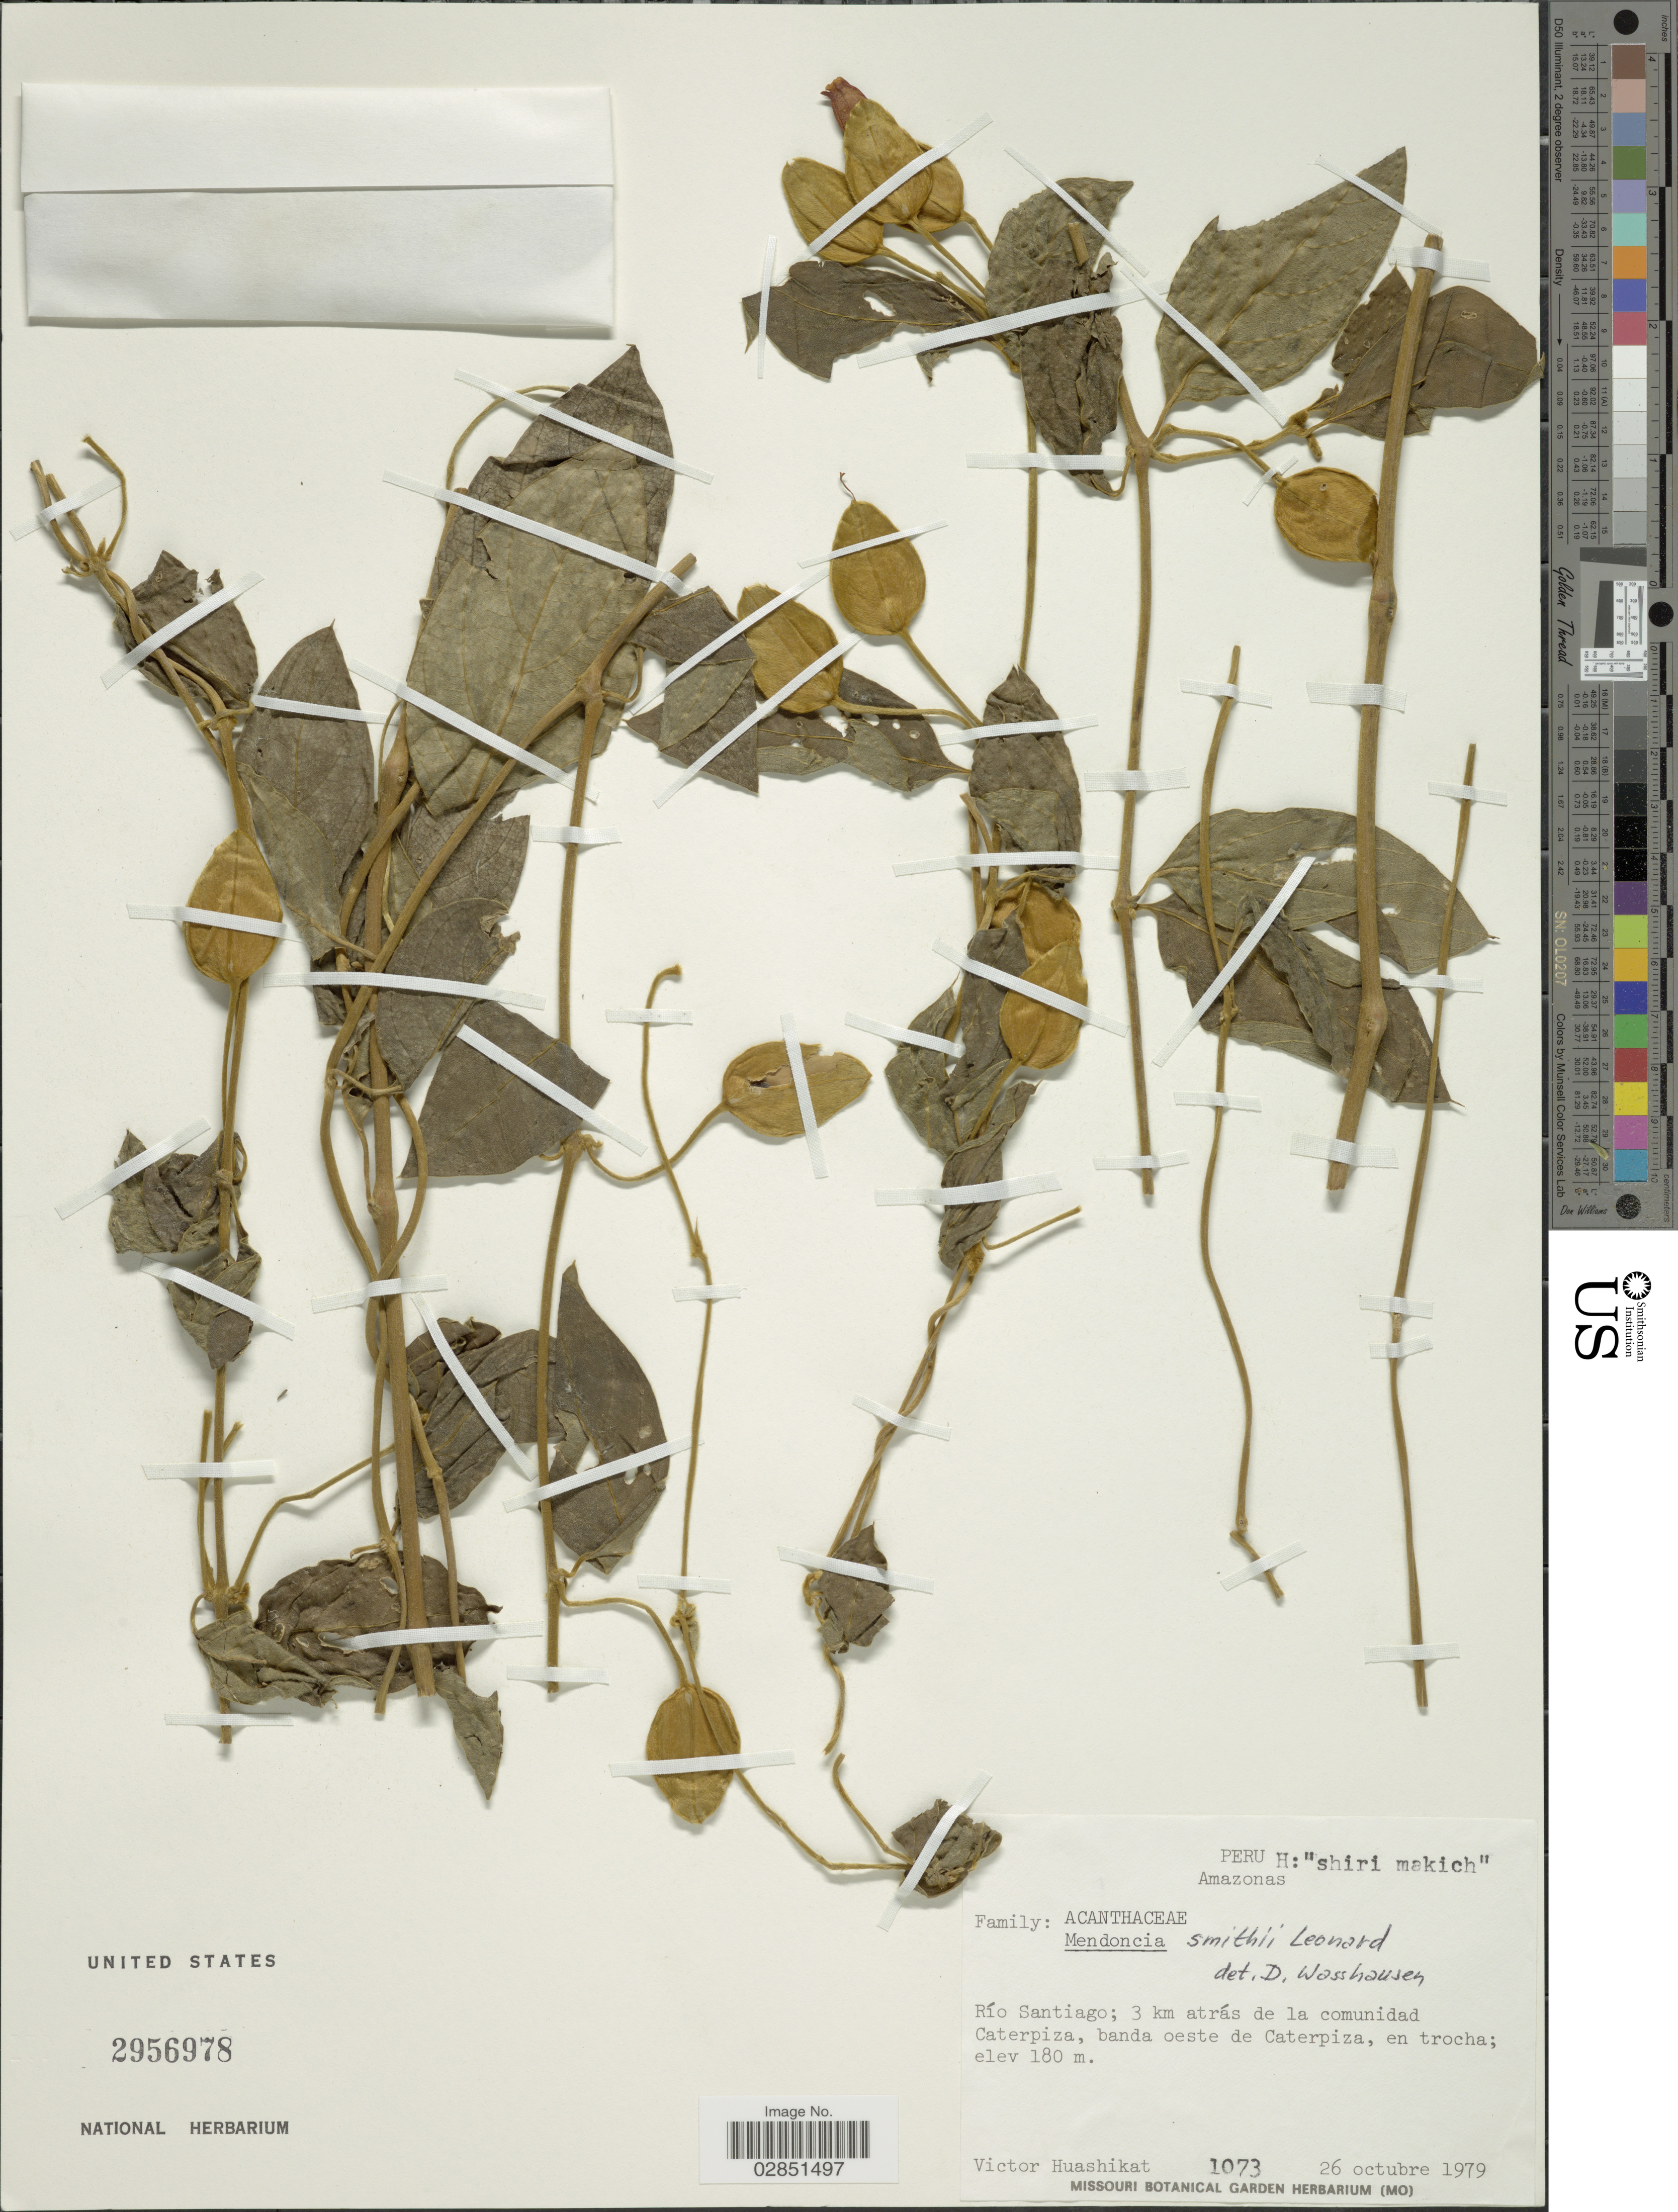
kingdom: Plantae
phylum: Tracheophyta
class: Magnoliopsida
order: Lamiales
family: Acanthaceae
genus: Mendoncia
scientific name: Mendoncia smithii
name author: Leonard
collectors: V. Huashikat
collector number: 1073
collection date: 1979-10-26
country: Peru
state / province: Amazonas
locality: Río Santiago; 3 km atrás de la comunidad Caterpiza, banda oeste de Caterpiza, en trocha.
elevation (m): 180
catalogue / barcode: US 2956978